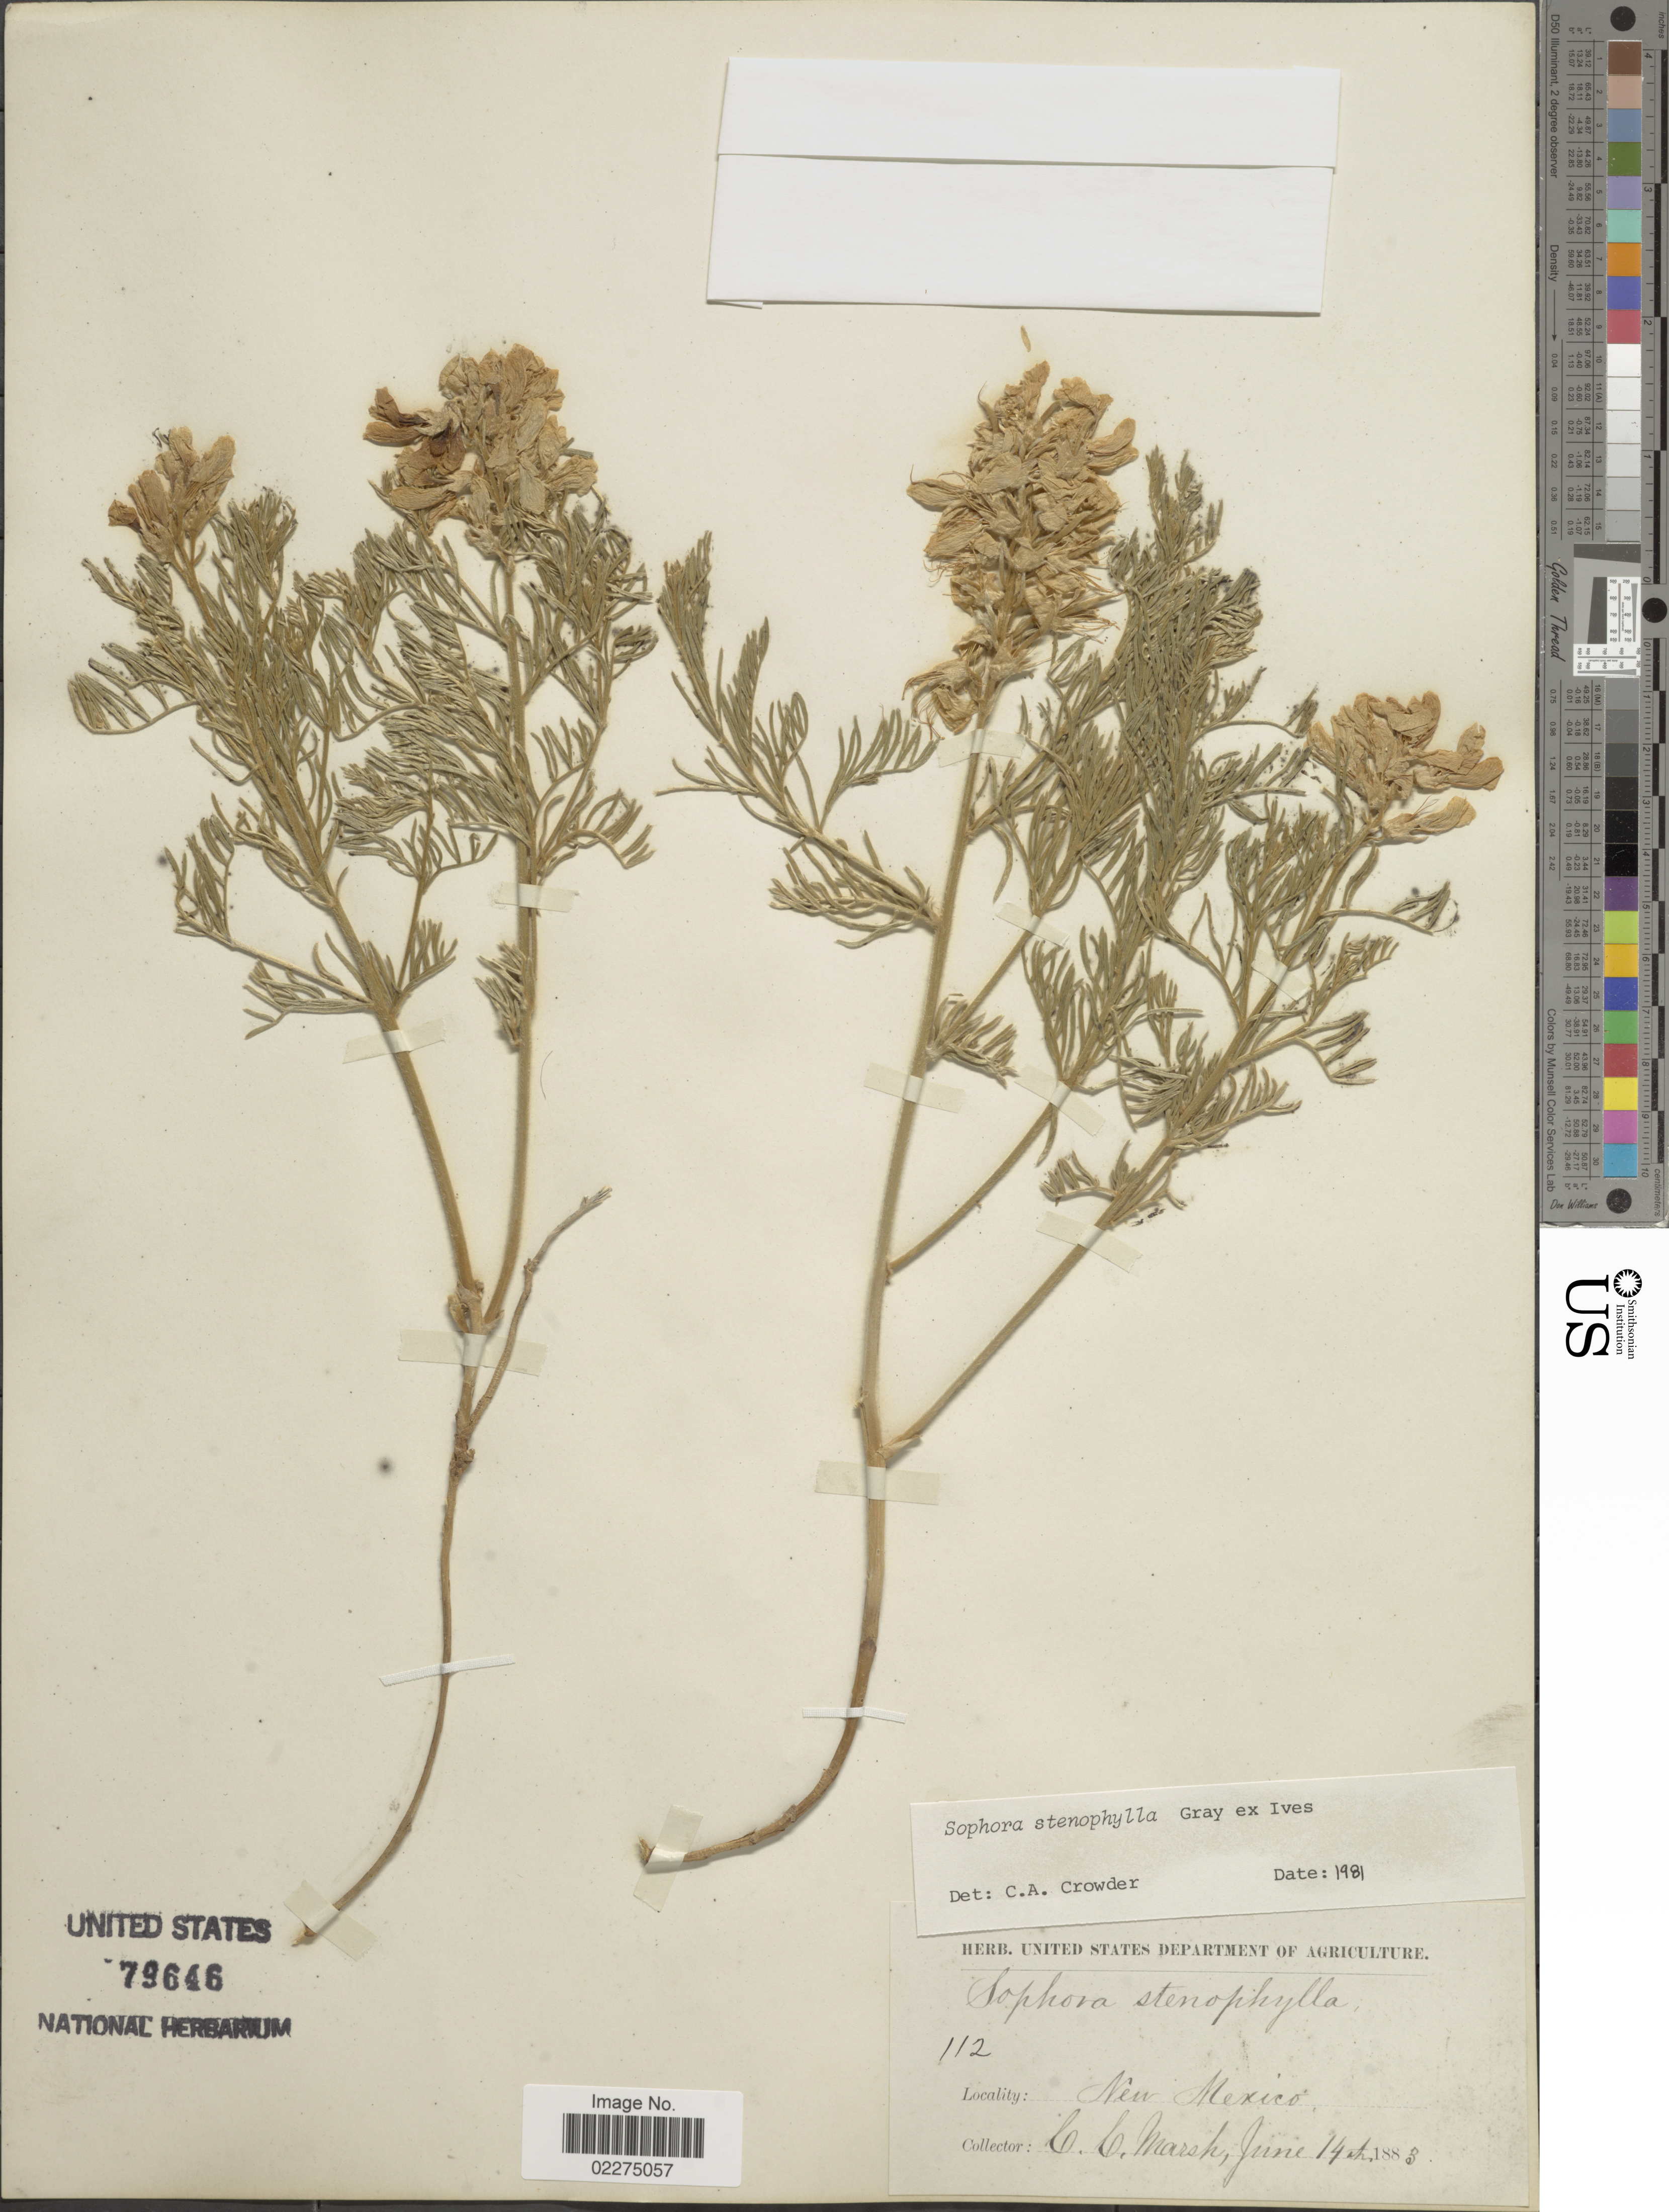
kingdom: Plantae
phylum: Tracheophyta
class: Magnoliopsida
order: Fabales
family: Fabaceae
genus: Sophora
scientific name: Sophora stenophylla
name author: A. Gray in Ives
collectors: C. C. Marsh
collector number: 112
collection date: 1883-06-14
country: United States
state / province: New Mexico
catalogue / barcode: US 79646